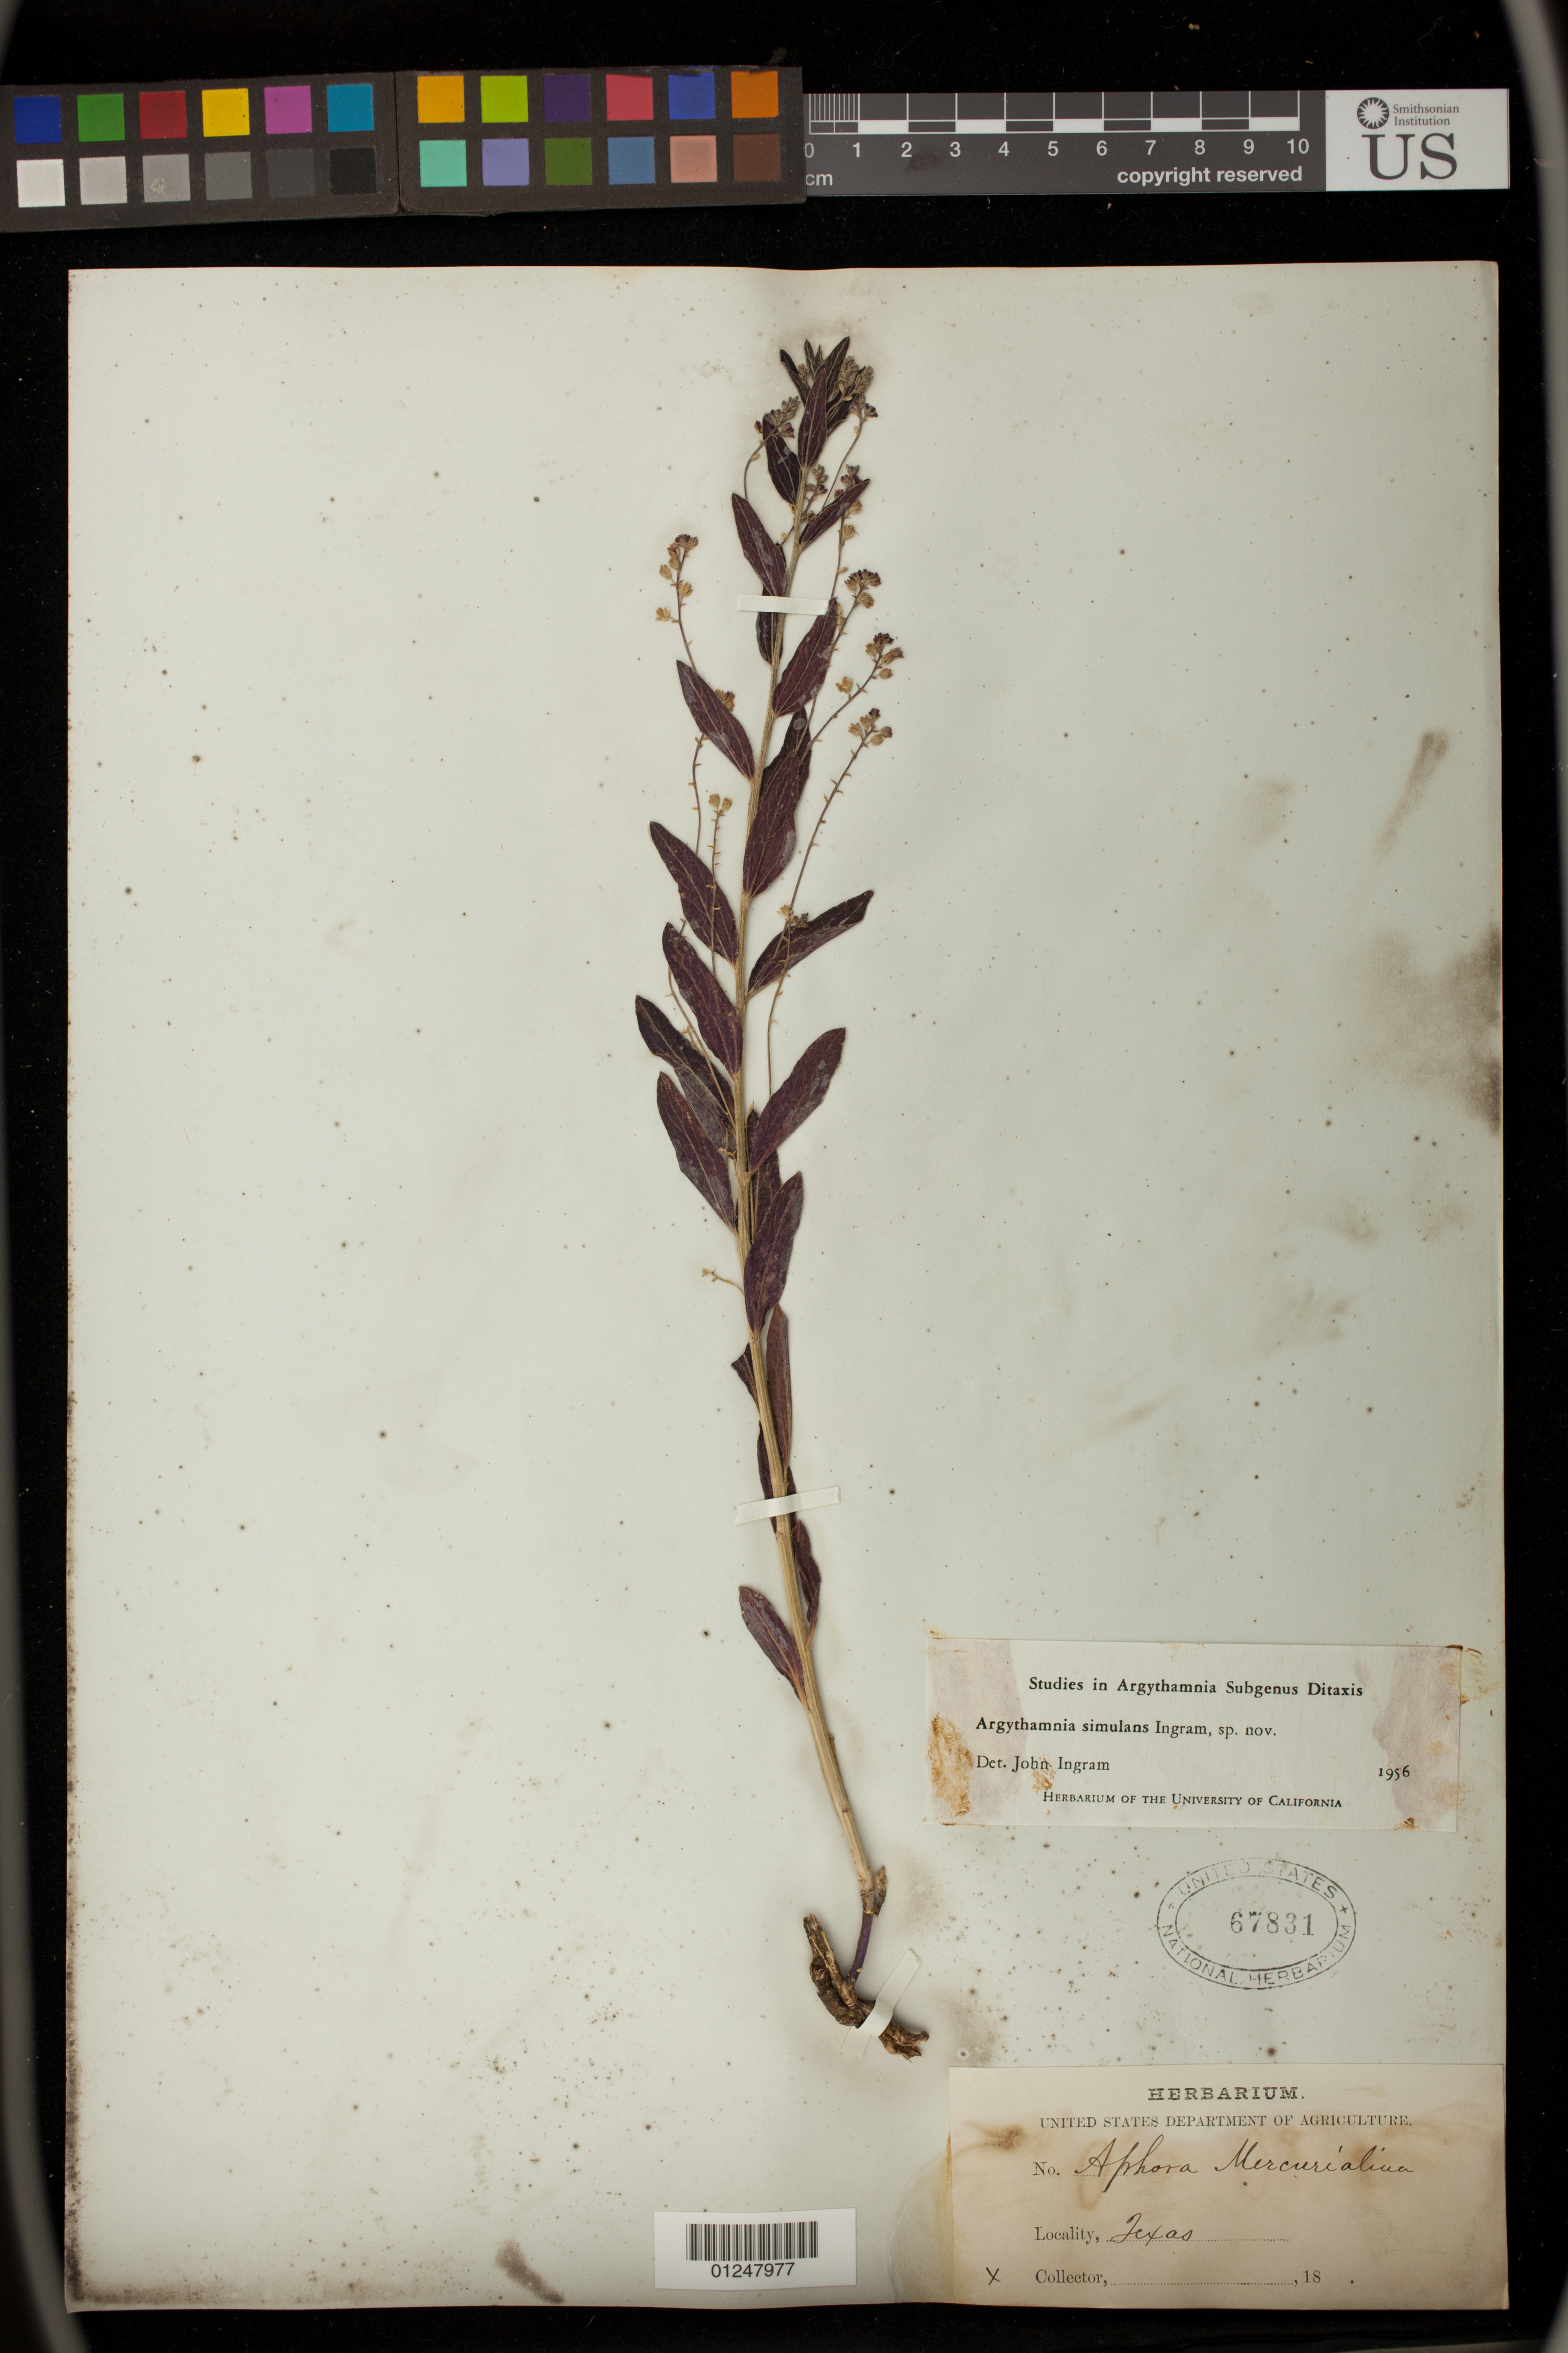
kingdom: Plantae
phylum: Tracheophyta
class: Magnoliopsida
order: Malpighiales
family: Euphorbiaceae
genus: Argythamnia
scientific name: Argythamnia simulans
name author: Ingram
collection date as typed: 18--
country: United States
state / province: Texas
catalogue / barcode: US 67831